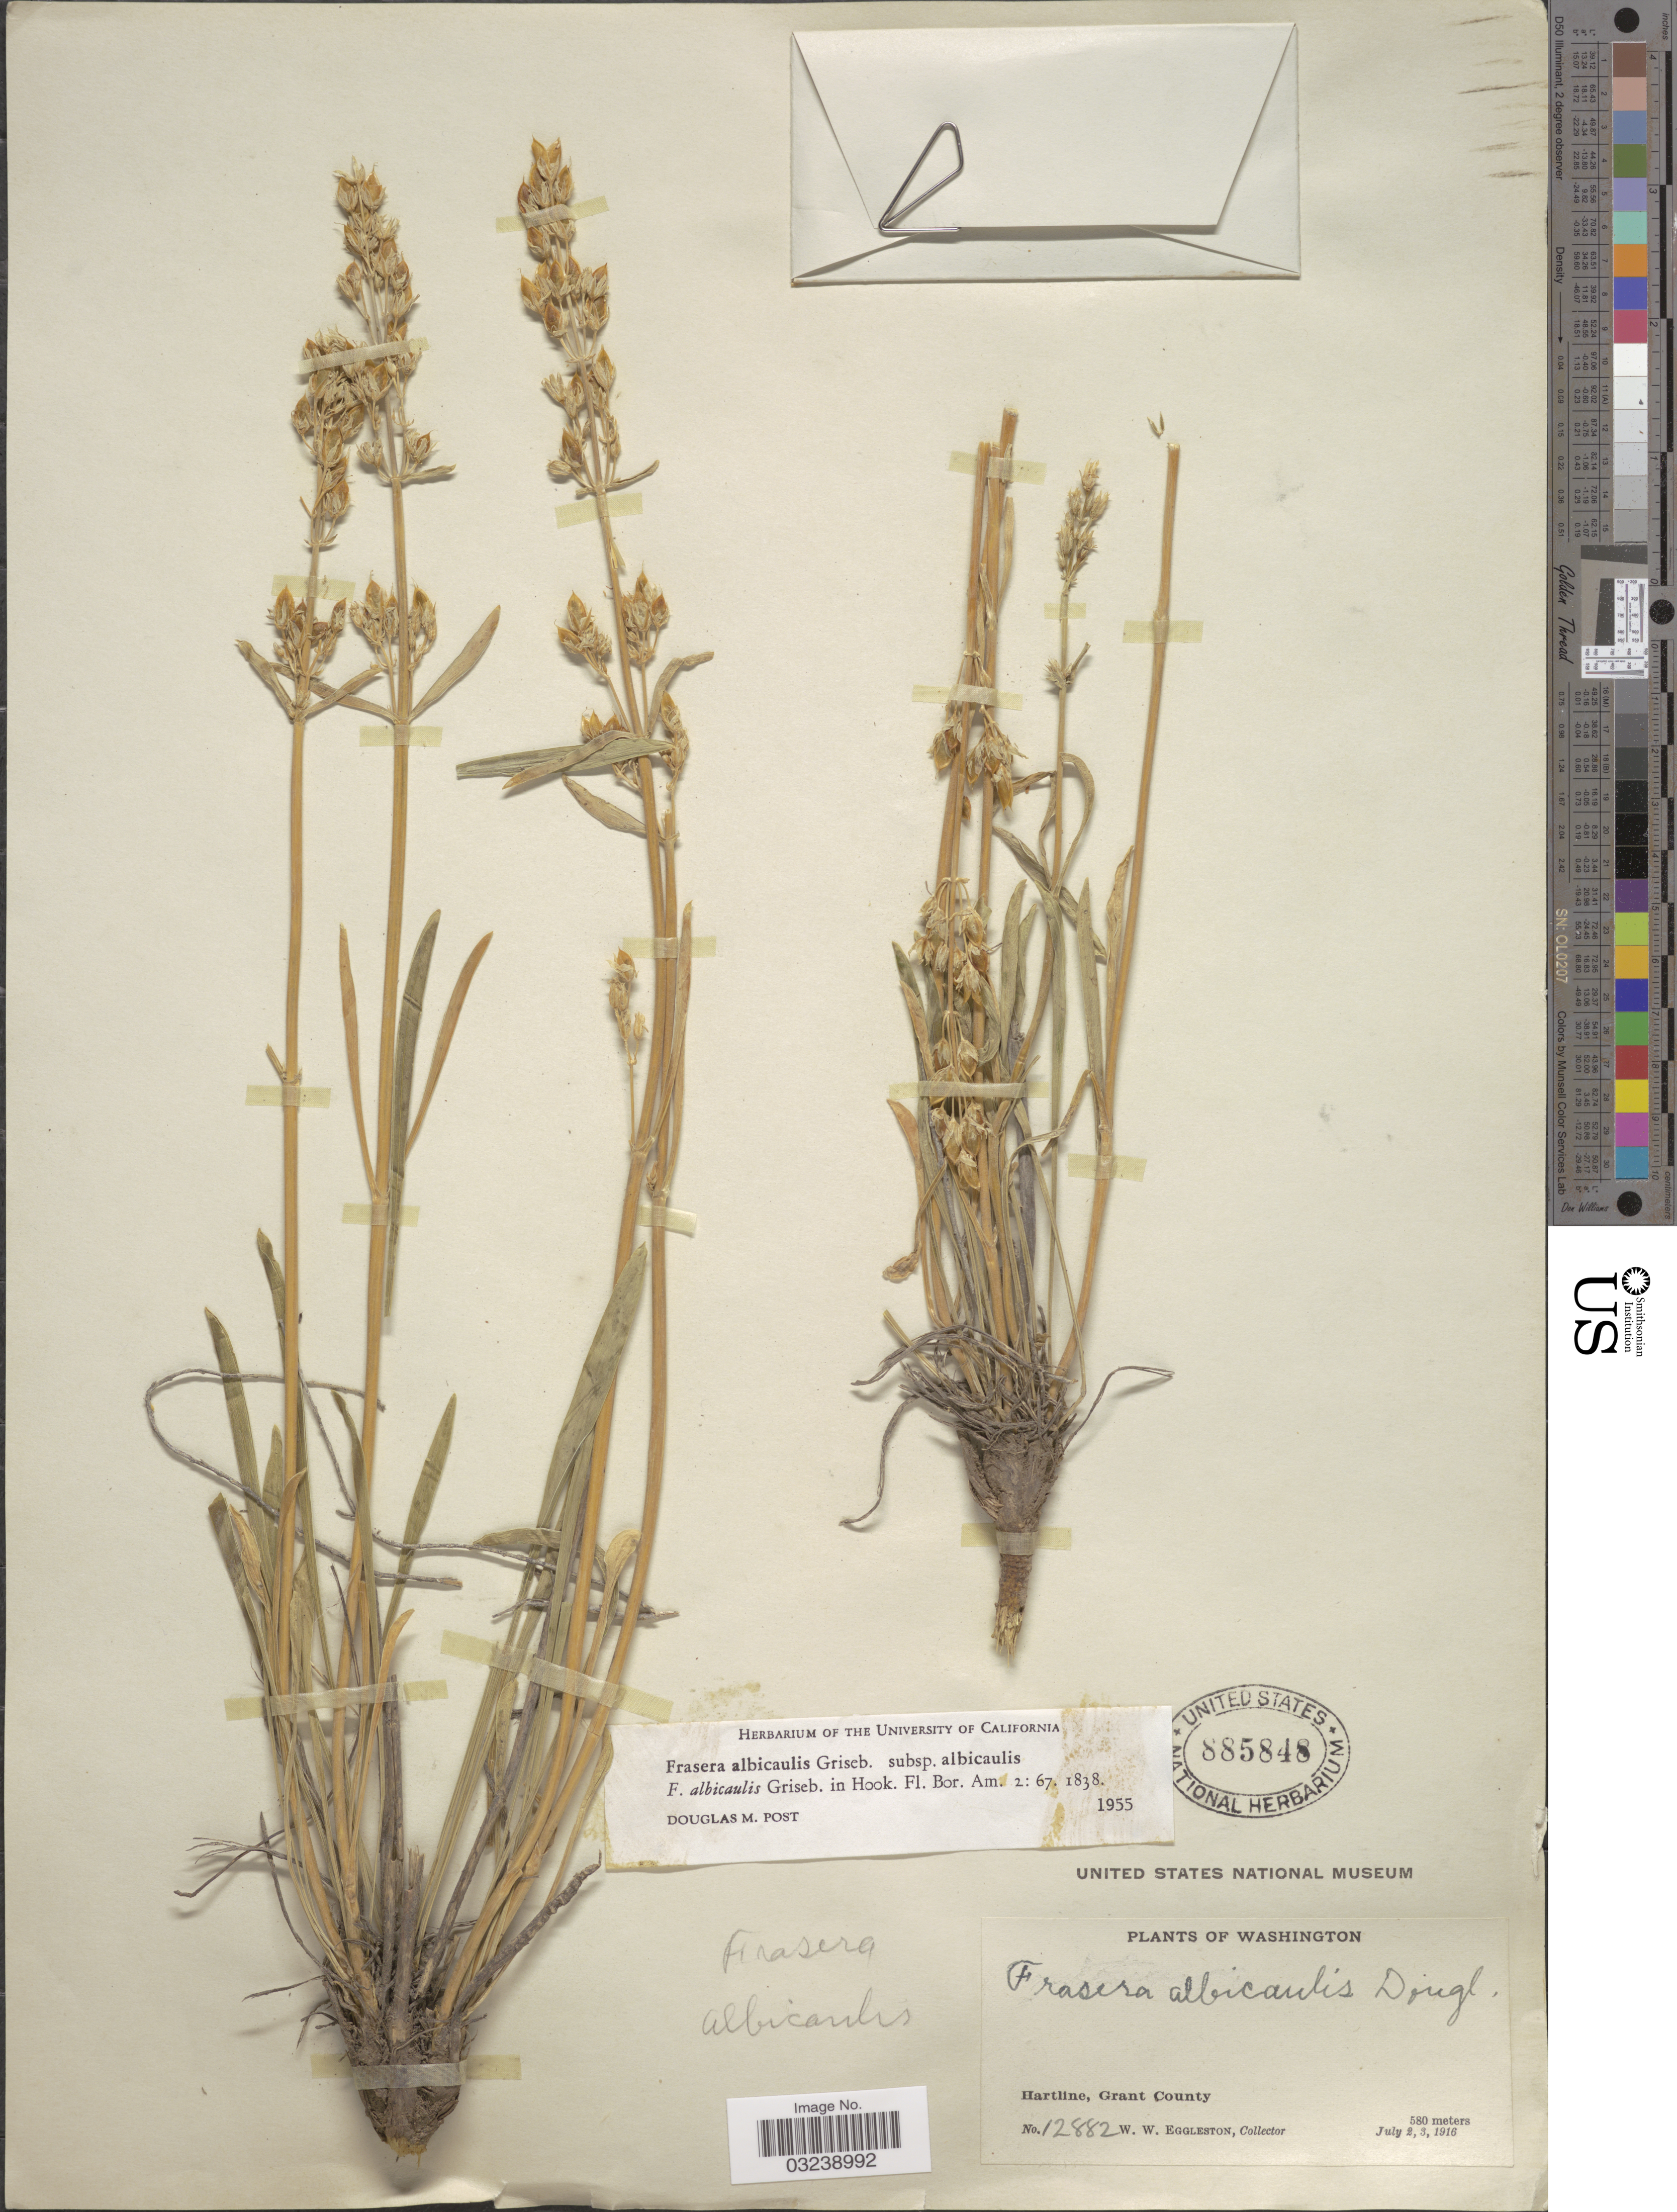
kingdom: Plantae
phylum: Tracheophyta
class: Magnoliopsida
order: Gentianales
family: Gentianaceae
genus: Frasera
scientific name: Frasera albicaulis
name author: Griseb.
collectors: W. W. Eggleston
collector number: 12882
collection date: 1916-07-02/1916-07-03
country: United States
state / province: Washington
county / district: Grant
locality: Hartline, Grant County.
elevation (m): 580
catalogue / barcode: US 885848